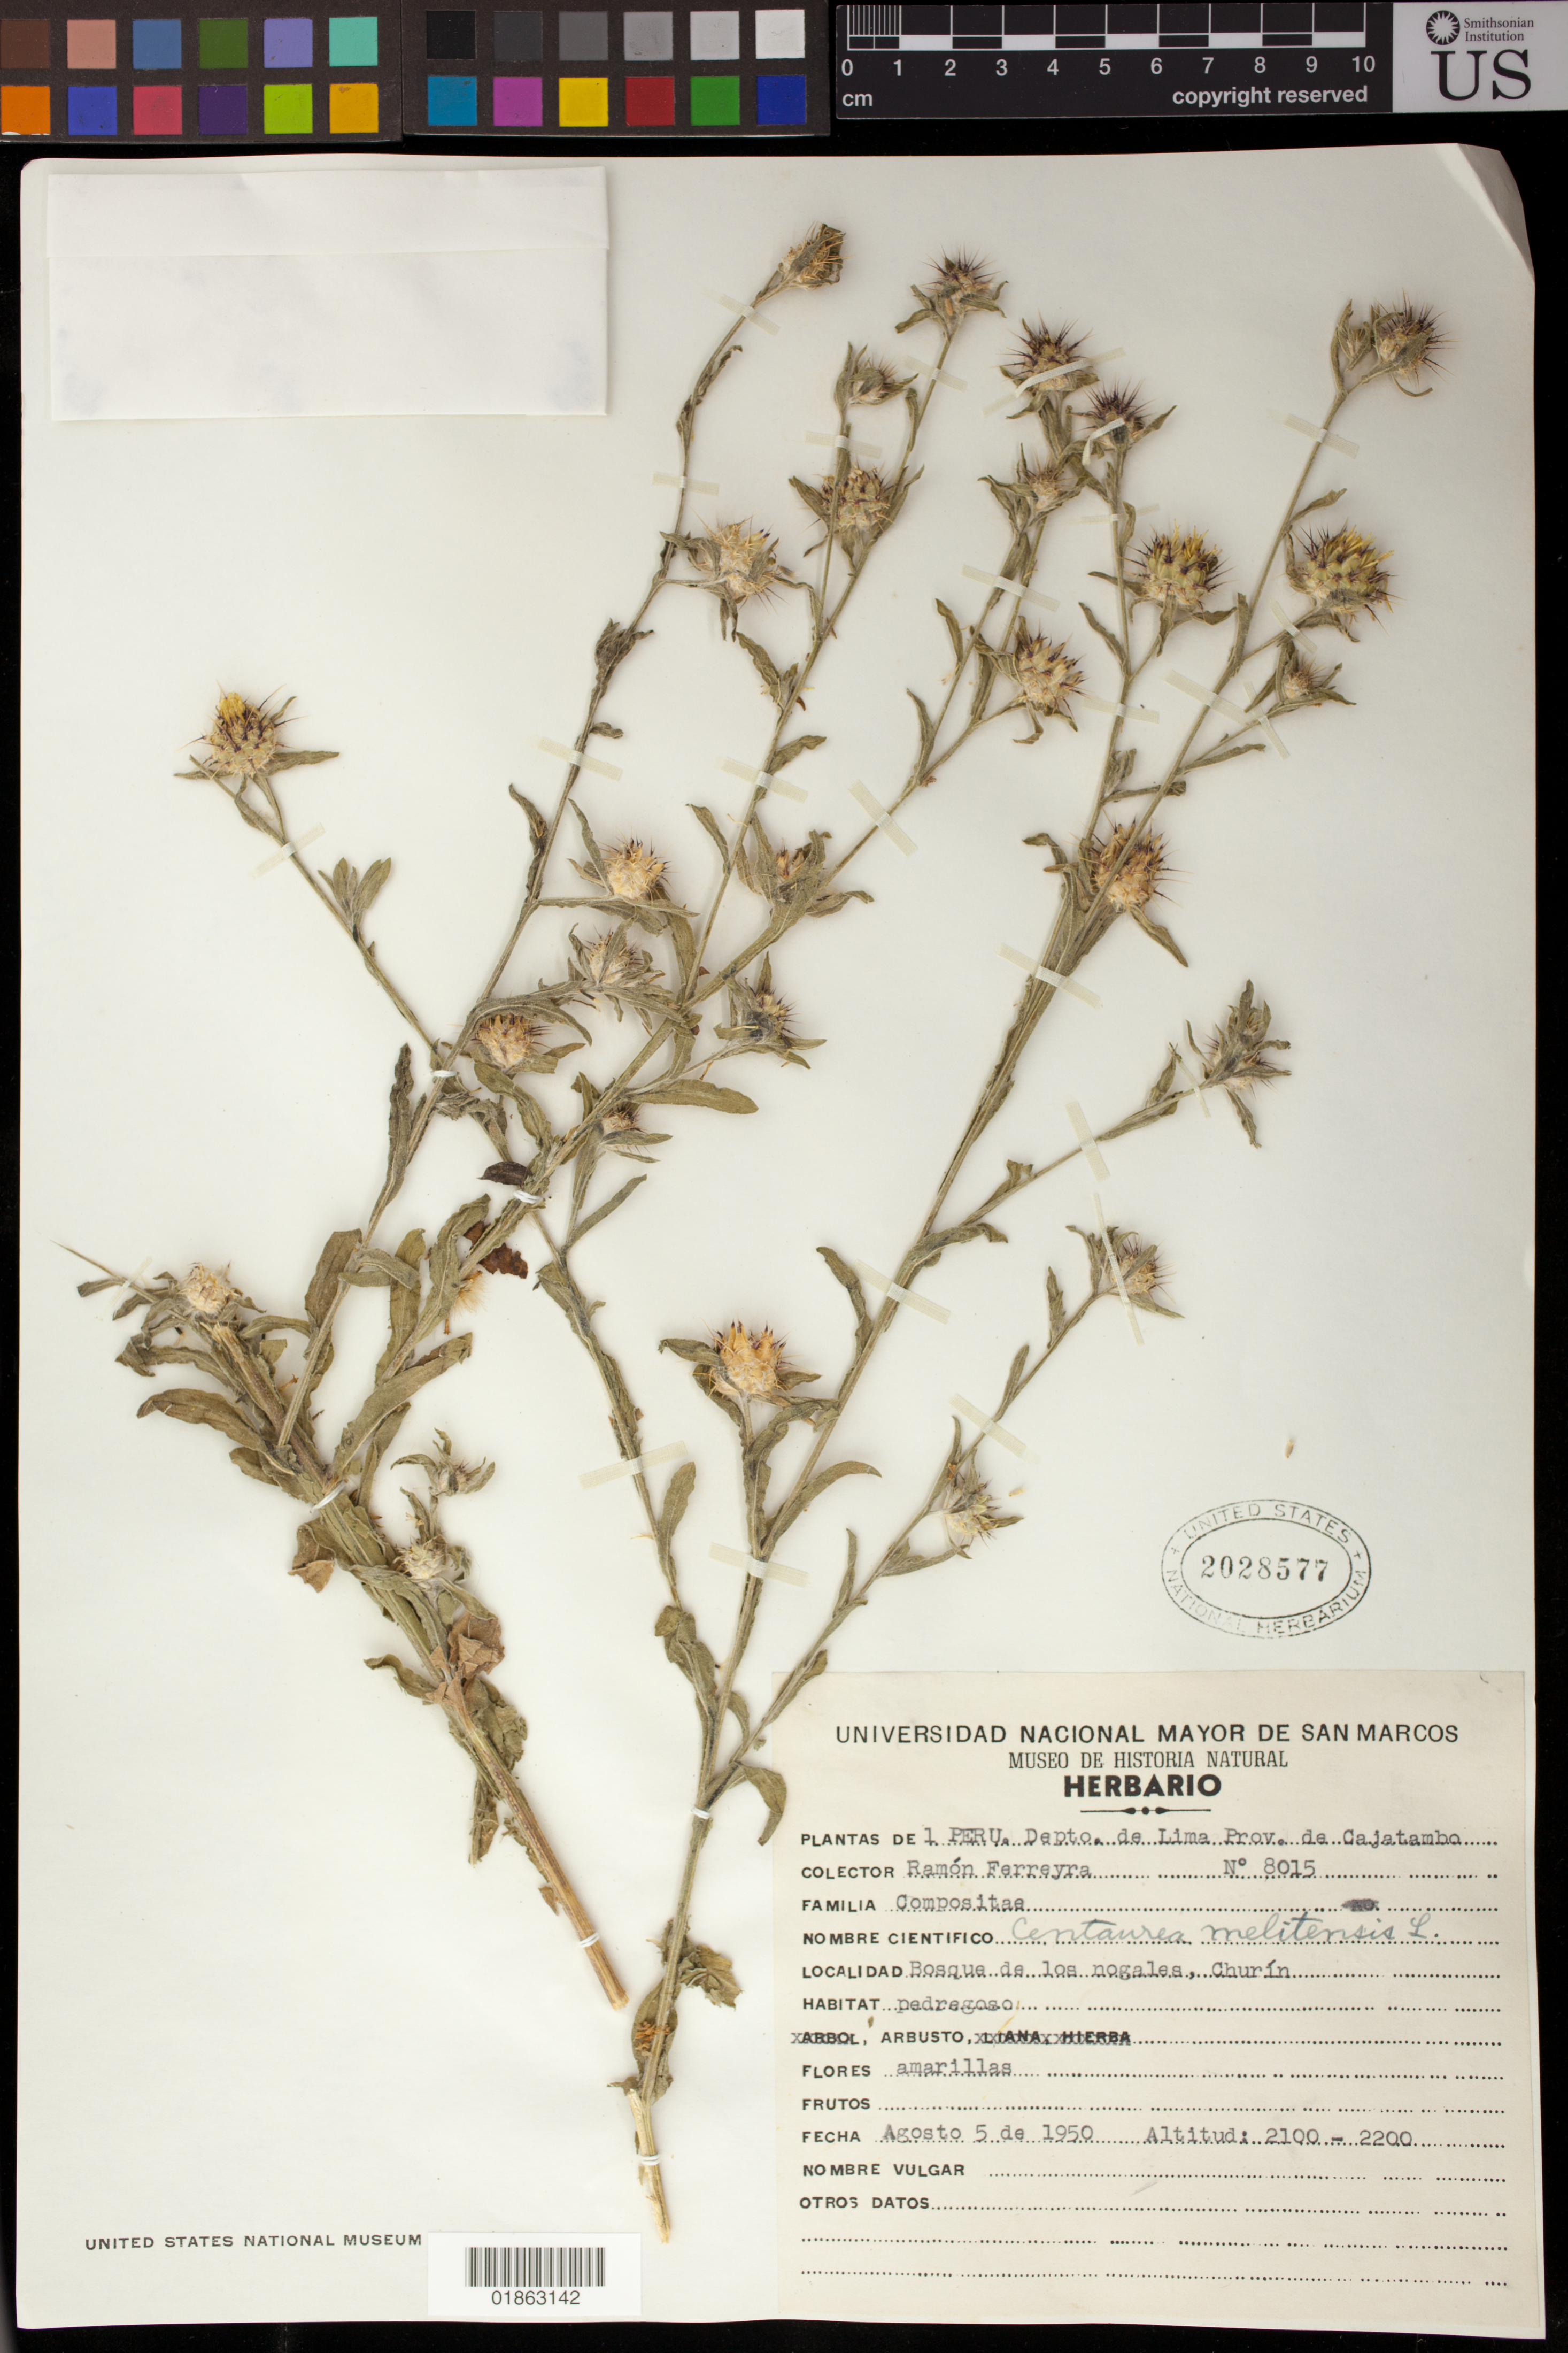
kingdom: Plantae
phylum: Tracheophyta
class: Magnoliopsida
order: Asterales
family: Asteraceae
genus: Centaurea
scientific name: Centaurea melitensis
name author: L.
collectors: R. A. Ferreyra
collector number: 8015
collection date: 1950-08-05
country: Peru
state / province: Lima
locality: Depto. Lima. Prov. de Cajatambo. Bosque de los nogales. Churín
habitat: Bosque de los nogales. Pedregoso.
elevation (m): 2100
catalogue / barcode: US 2028577